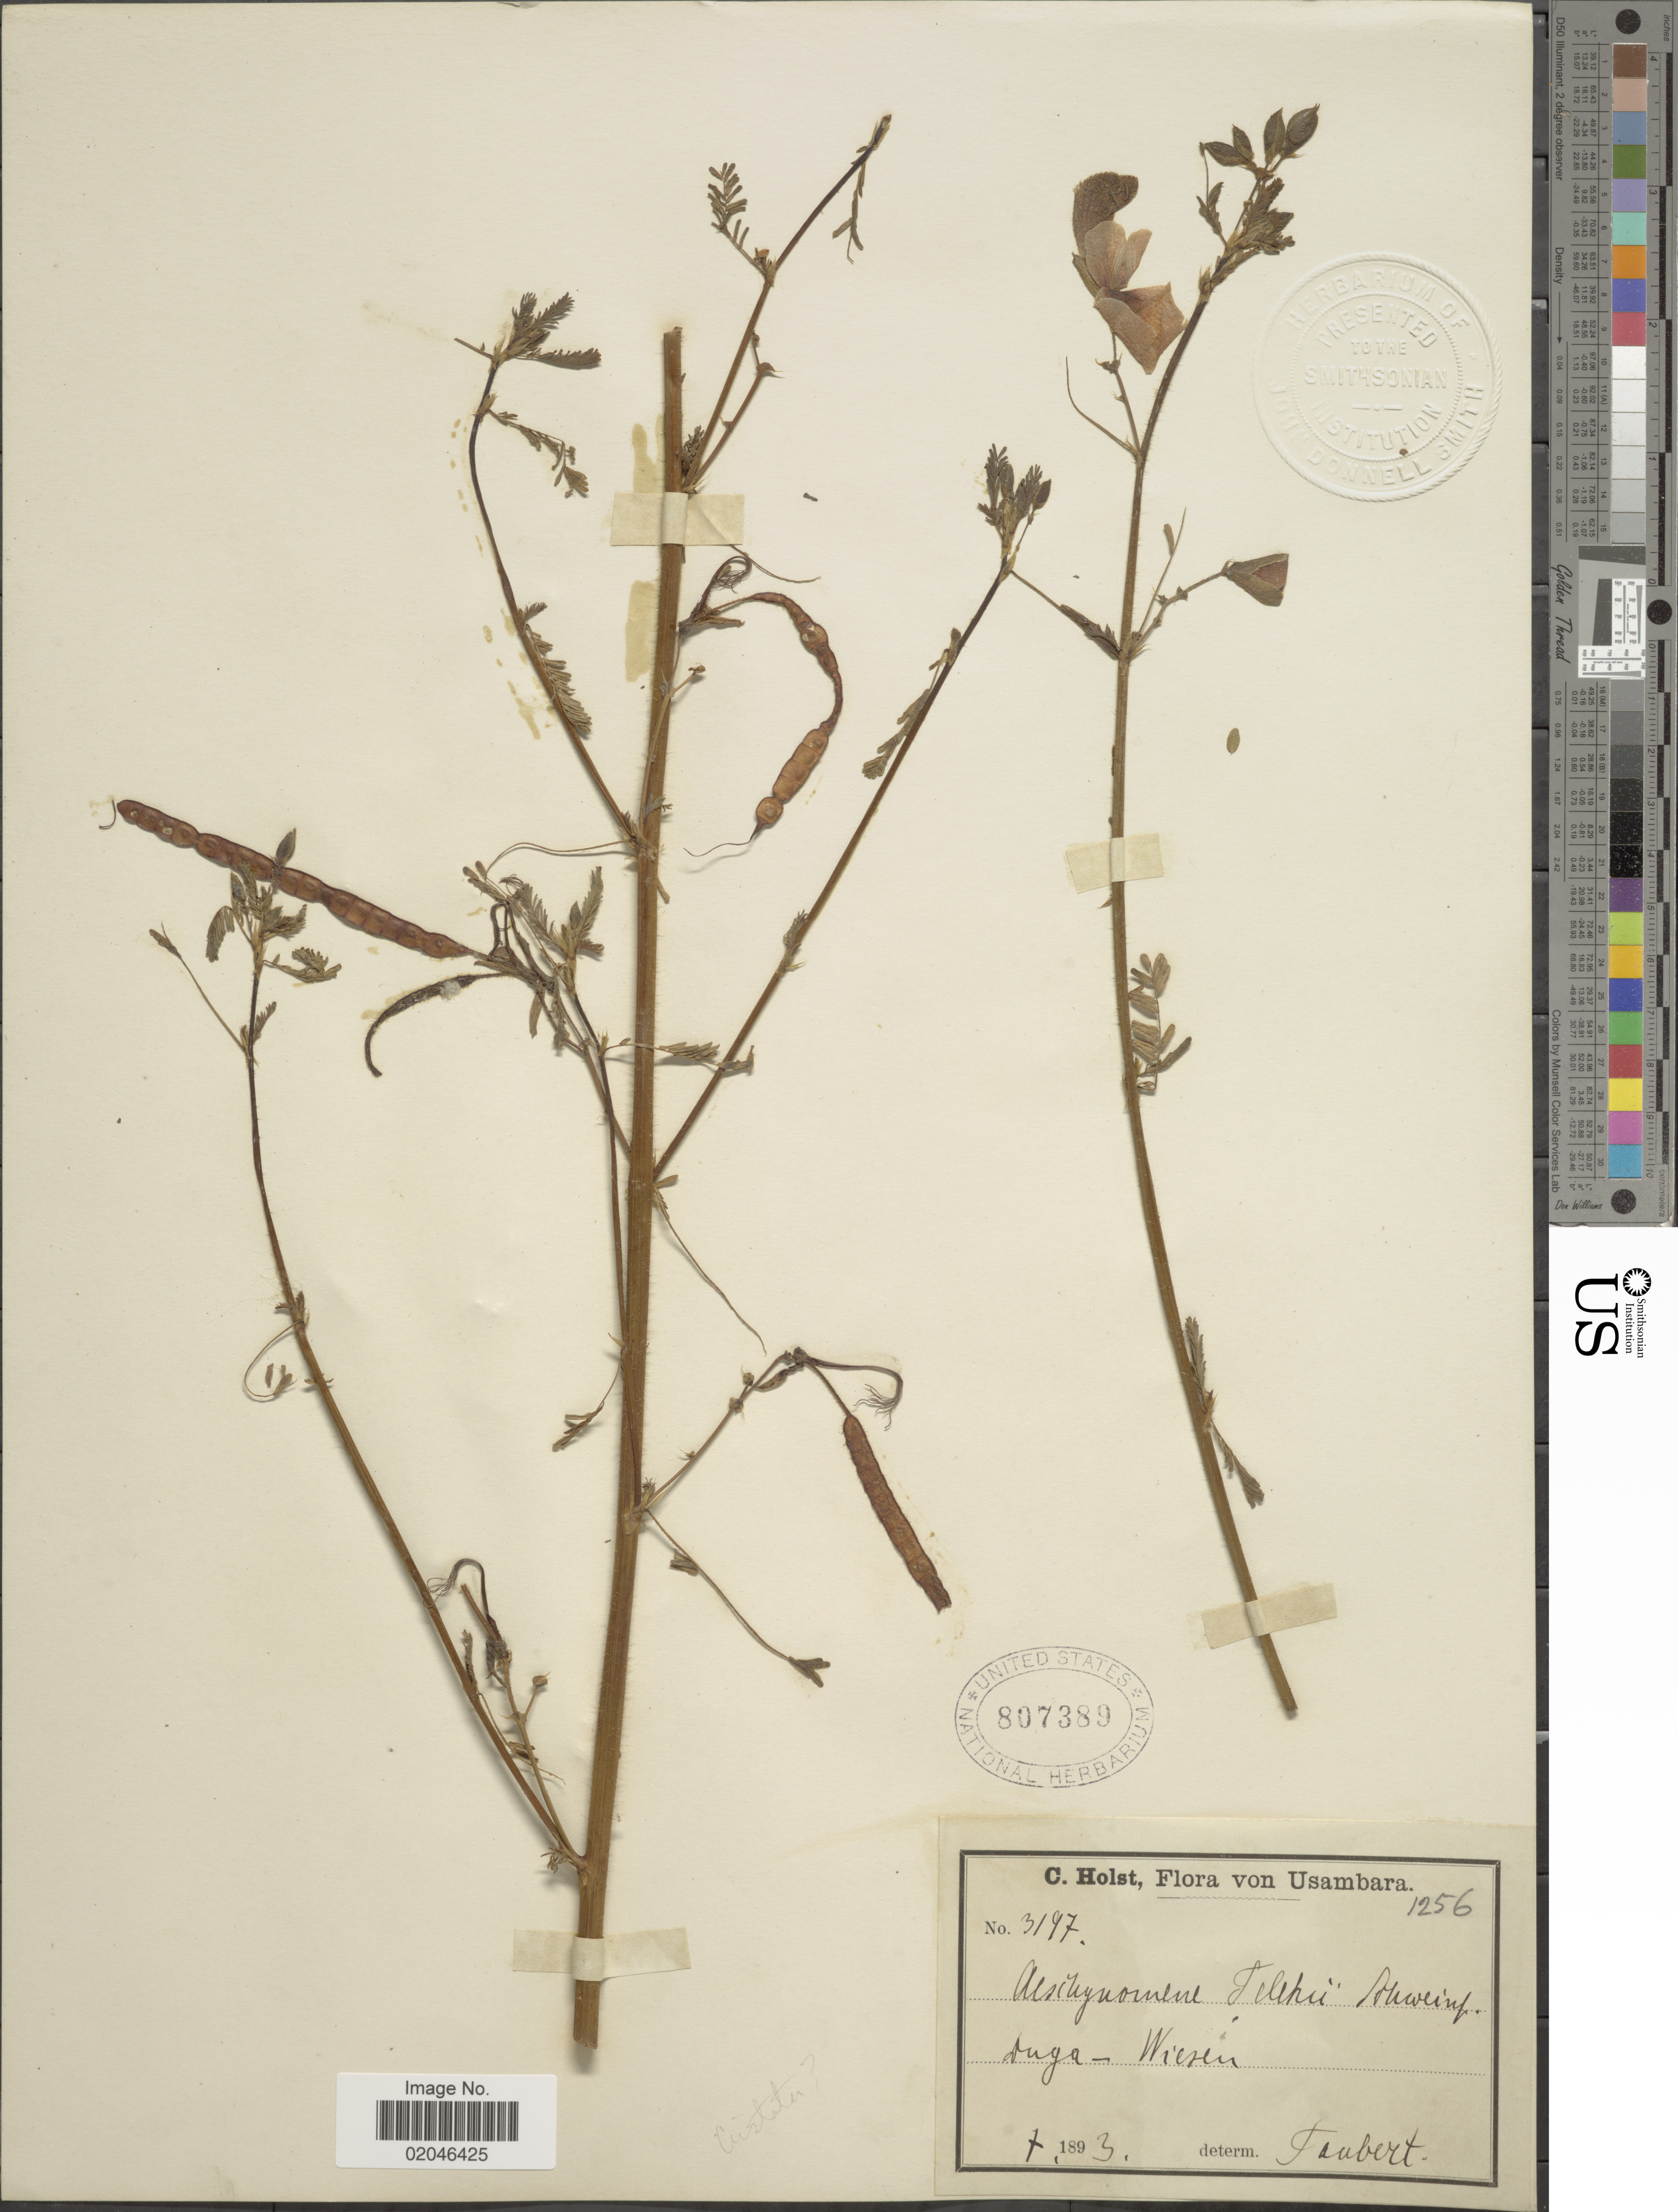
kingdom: Plantae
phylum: Tracheophyta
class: Magnoliopsida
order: Fabales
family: Fabaceae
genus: Aeschynomene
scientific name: Aeschynomene cristata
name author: Vatke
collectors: C. H. Holst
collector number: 3197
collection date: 1893-10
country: Tanzania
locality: Usambara. Duga - Wiesen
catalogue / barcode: US 807389